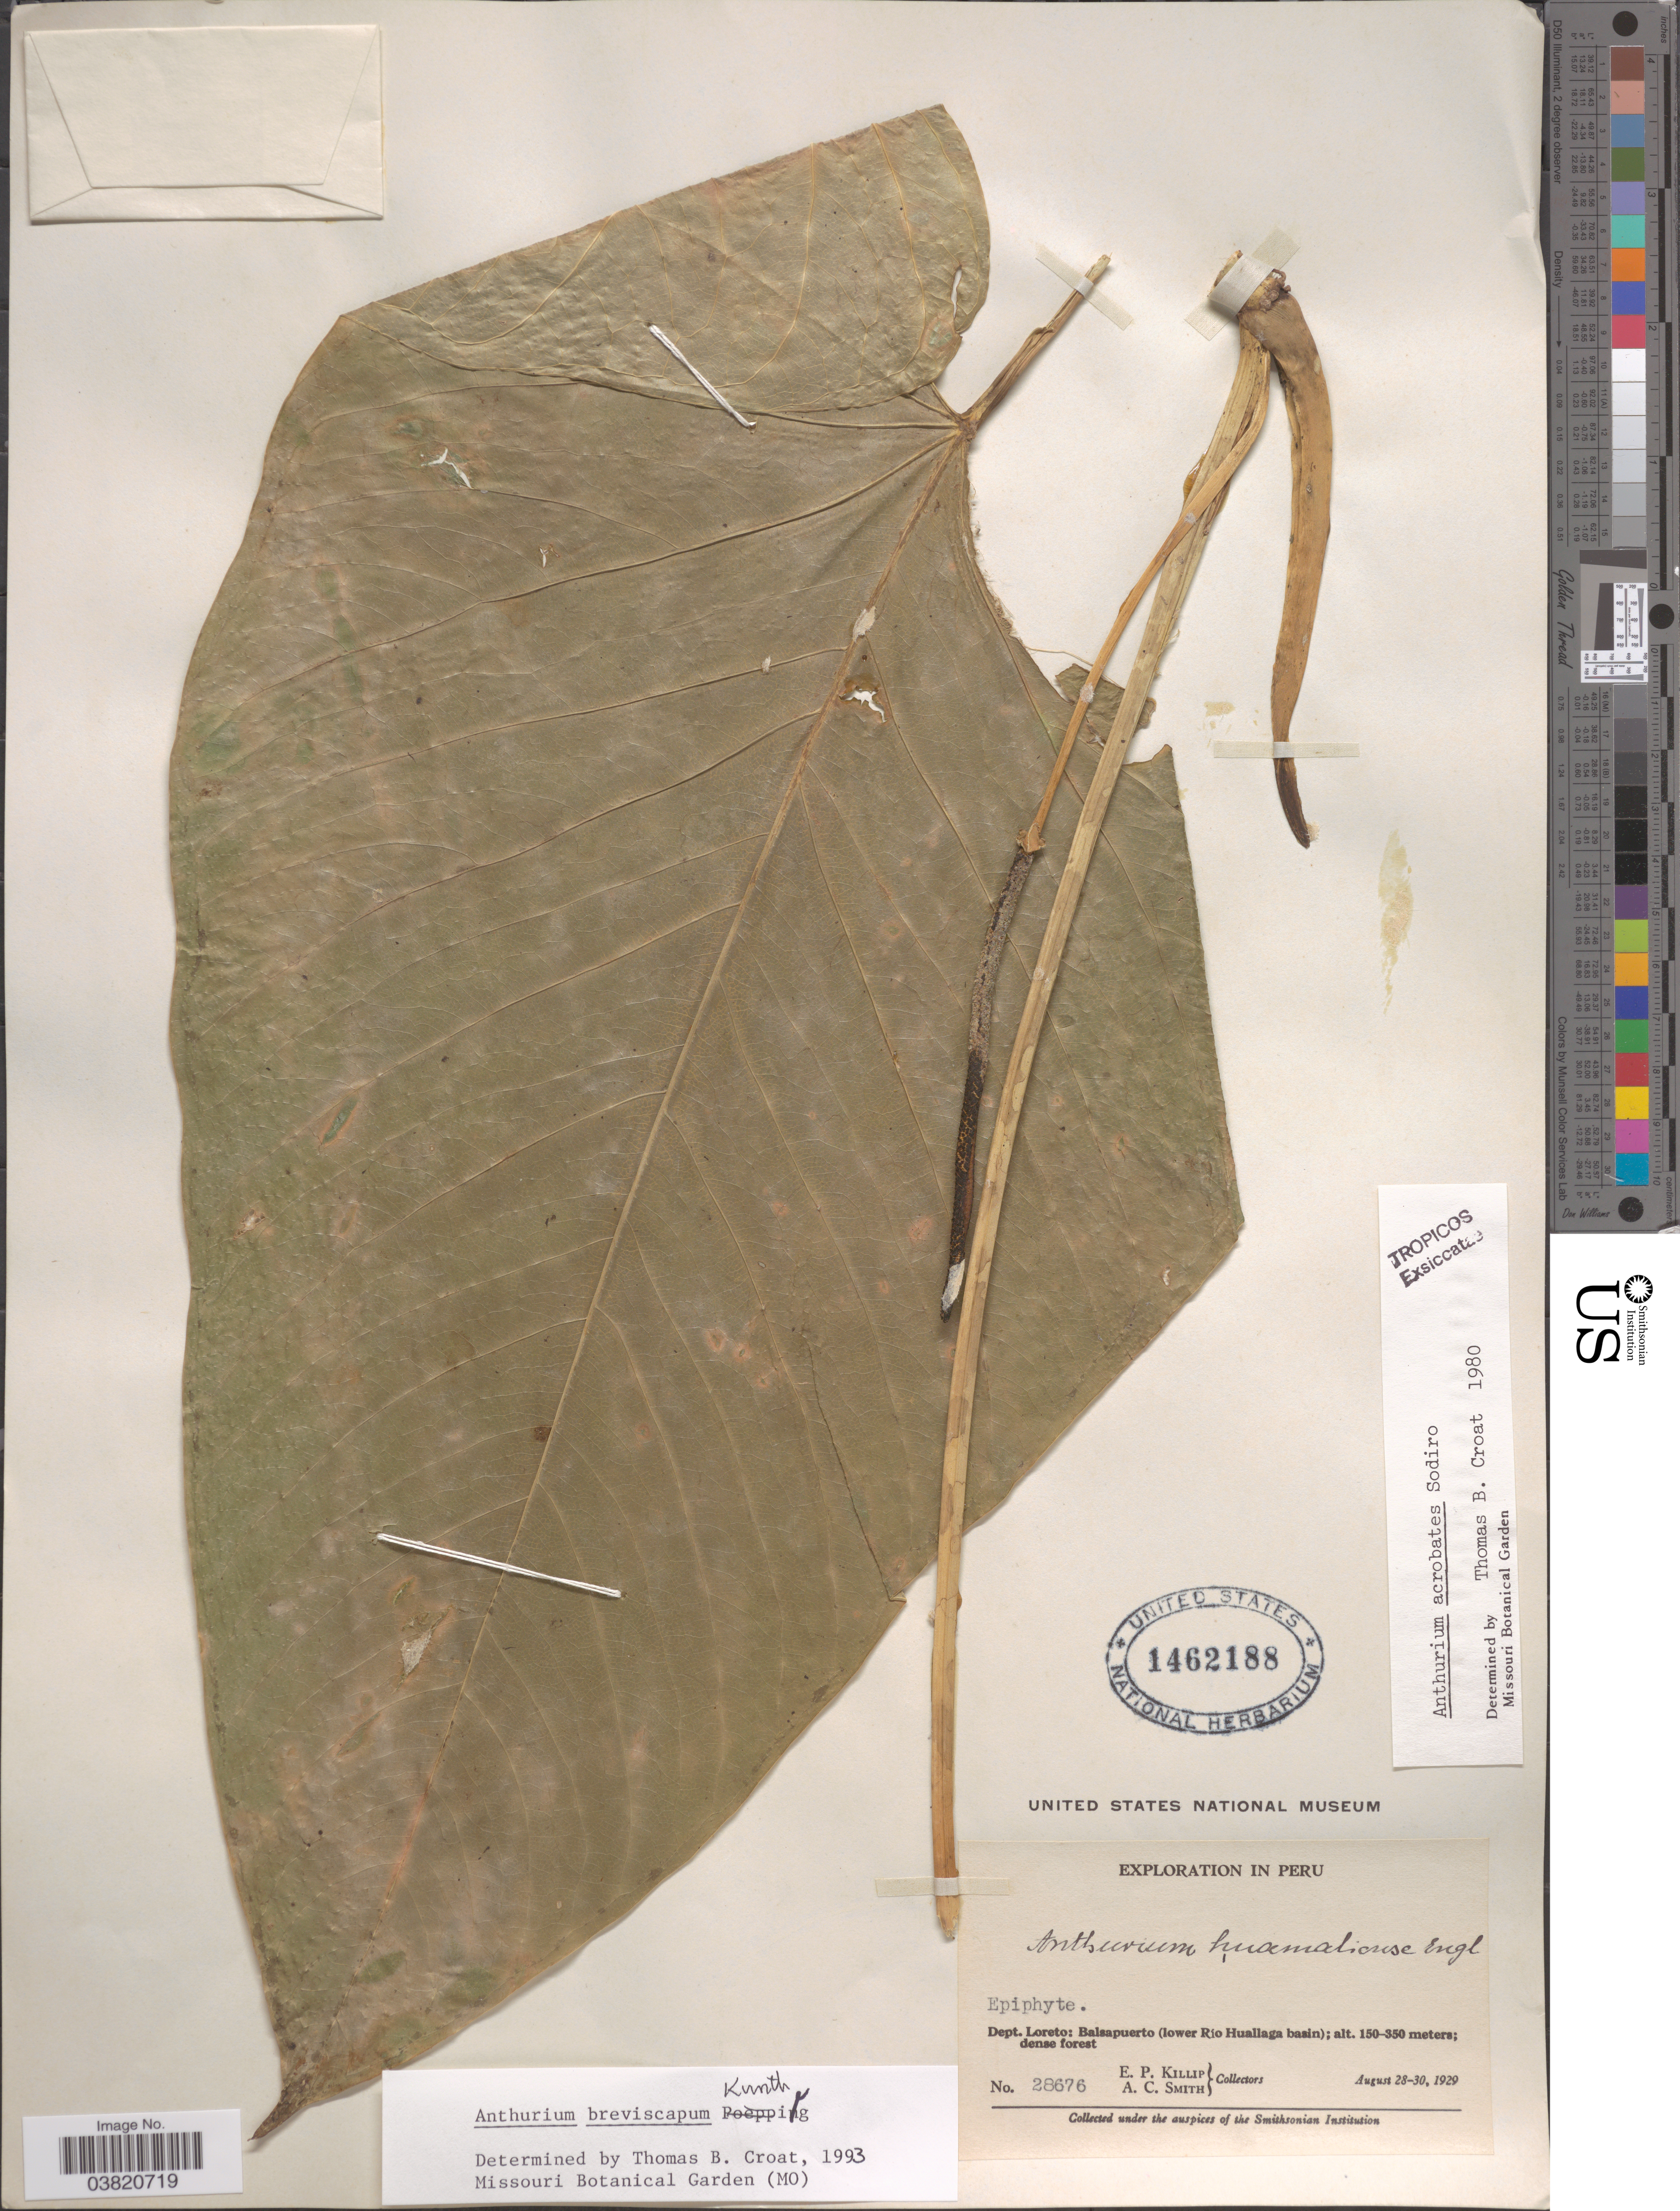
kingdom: Plantae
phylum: Tracheophyta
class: Liliopsida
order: Alismatales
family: Araceae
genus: Anthurium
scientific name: Anthurium breviscapum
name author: Kunth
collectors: E. P. Killip & A. C. Smith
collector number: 28676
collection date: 1929-08-28/1929-08-30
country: Peru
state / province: Loreto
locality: Dept. Loreto: Balsapuerto (lower Río Huallaga basin).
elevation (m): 150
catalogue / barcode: US 1462188